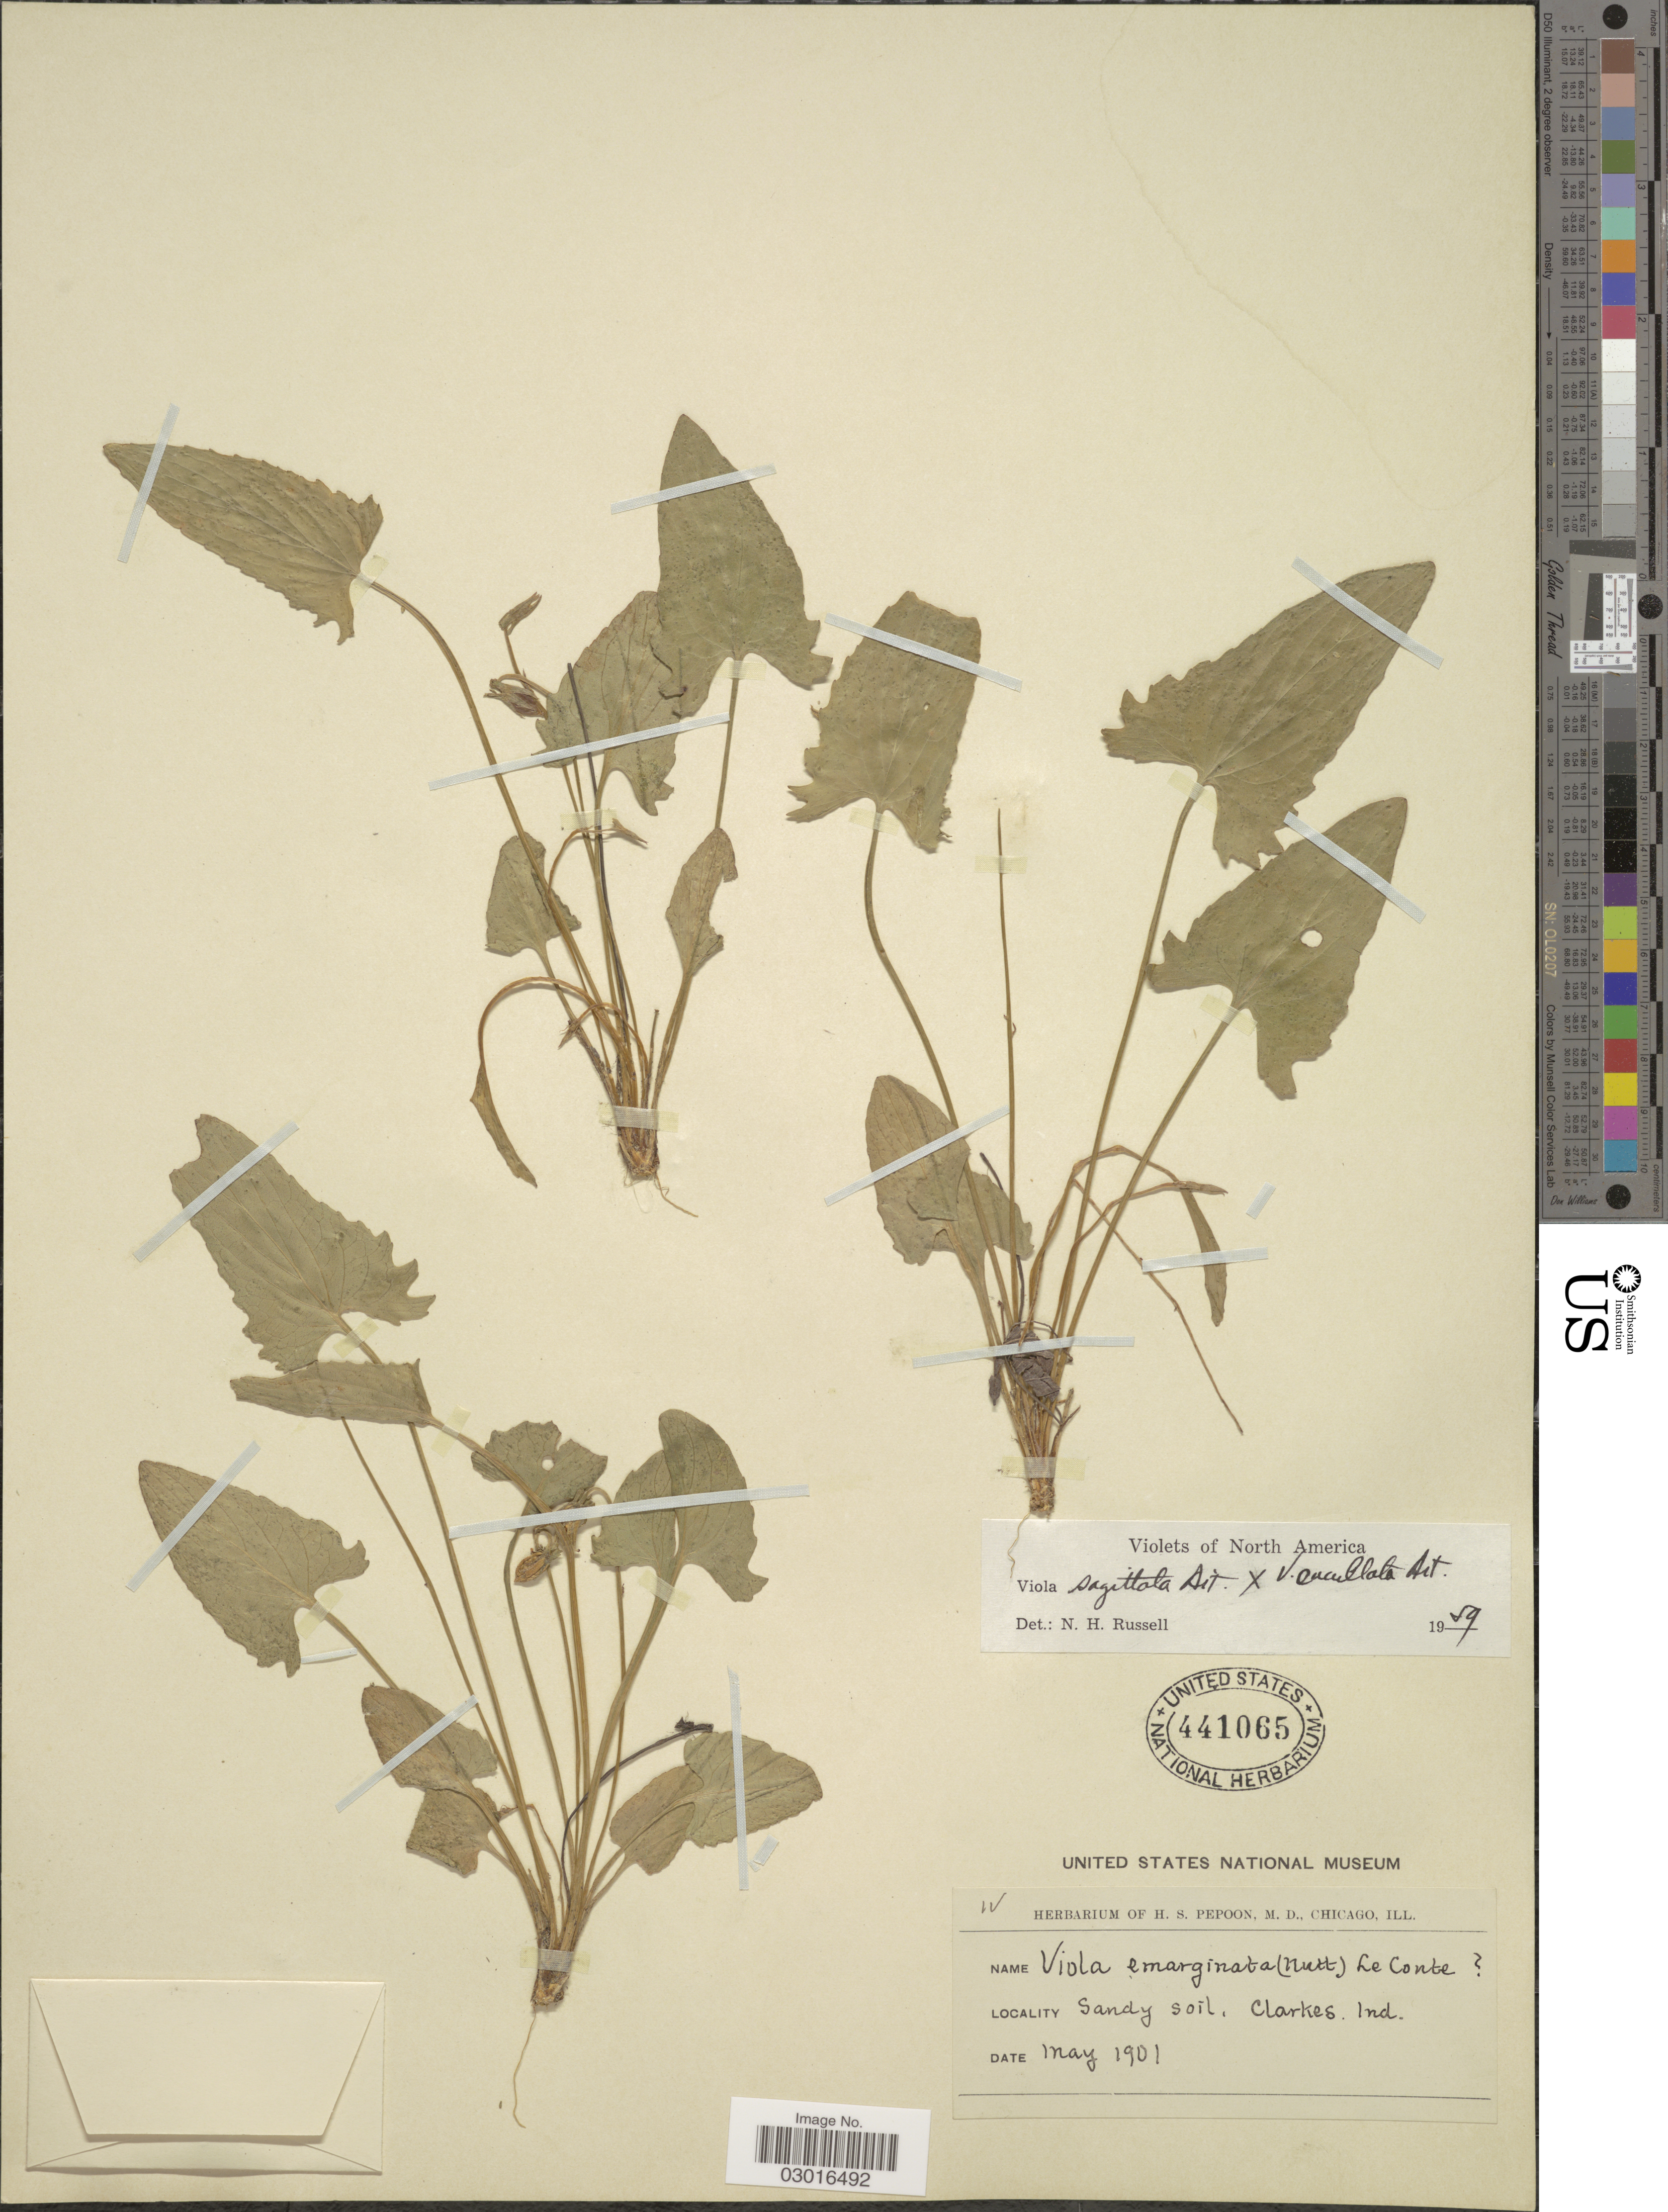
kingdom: Plantae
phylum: Tracheophyta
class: Magnoliopsida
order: Malpighiales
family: Violaceae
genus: Viola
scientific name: Viola sagittata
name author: Aiton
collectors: ex herb. H. S. Pepoon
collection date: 1901-05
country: United States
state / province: Indiana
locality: Clarkes. Ind.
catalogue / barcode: US 441065